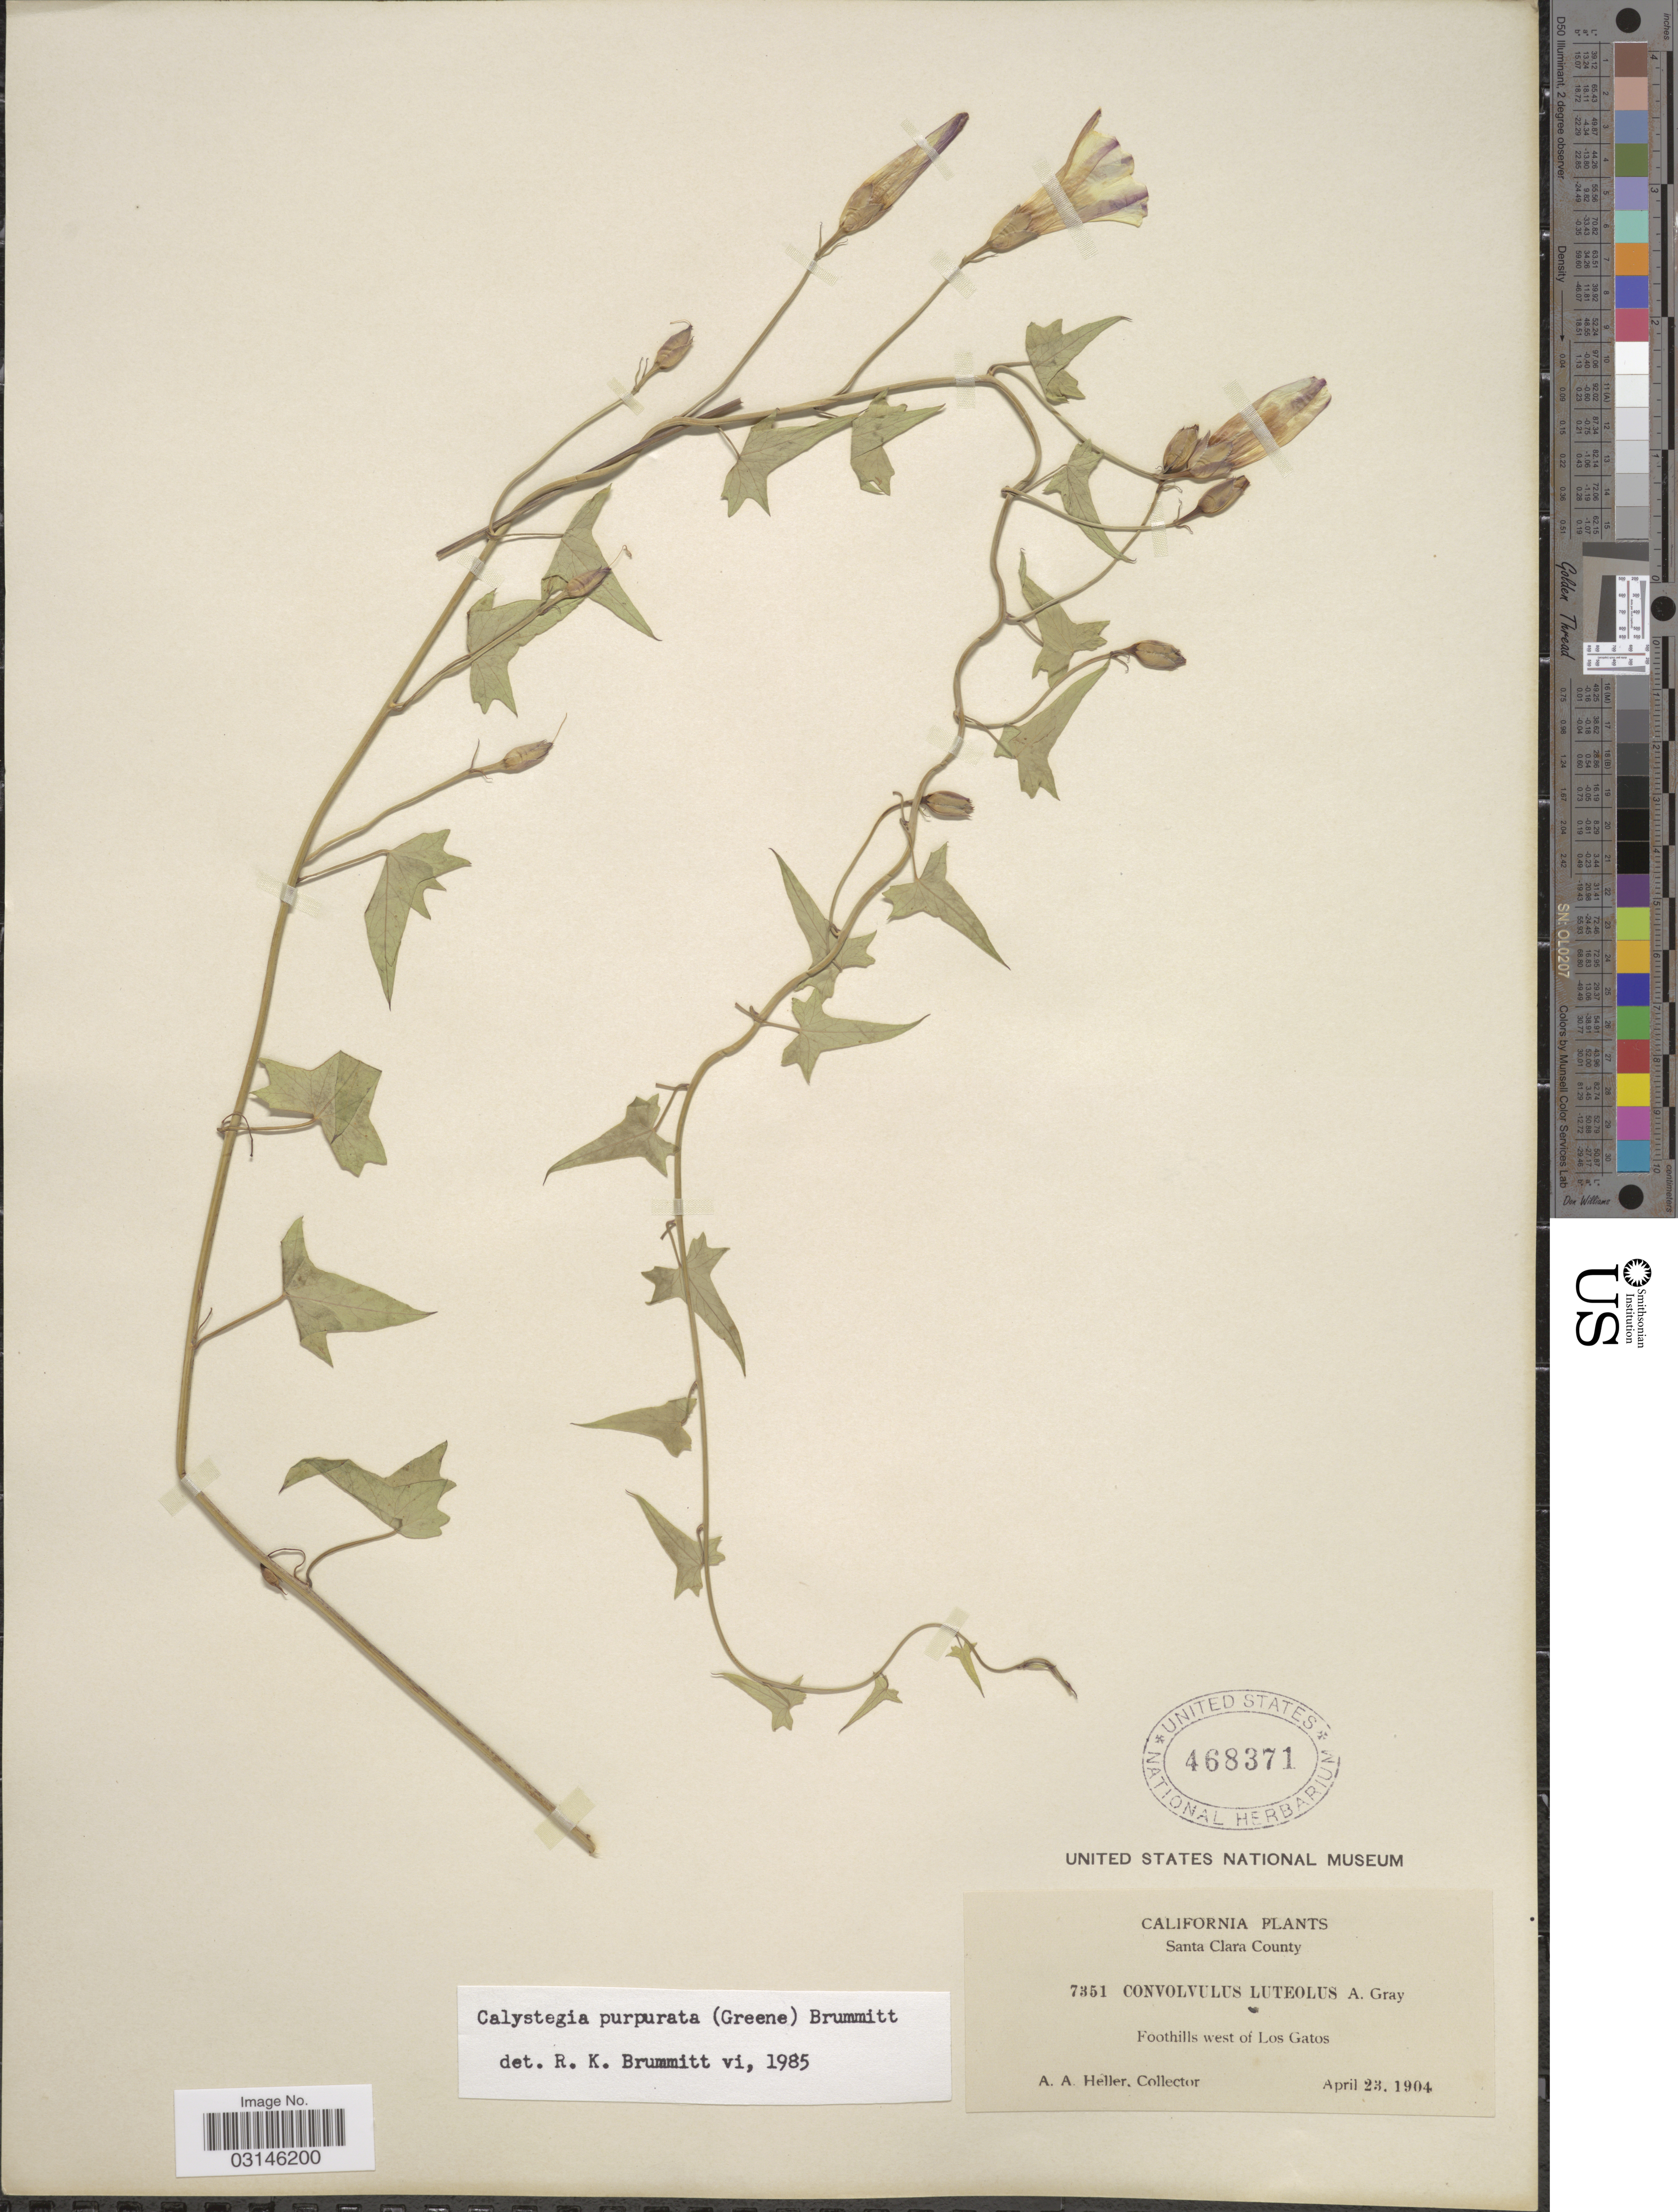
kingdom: Plantae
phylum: Tracheophyta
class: Magnoliopsida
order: Solanales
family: Convolvulaceae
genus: Calystegia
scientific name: Calystegia purpurata subsp. purpurata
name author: (Greene) Brummitt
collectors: A. A. Heller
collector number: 7351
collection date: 1904-04-23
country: United States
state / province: California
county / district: Santa Clara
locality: Santa Clara County, Foothills west of Los Gatos.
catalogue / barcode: US 468371